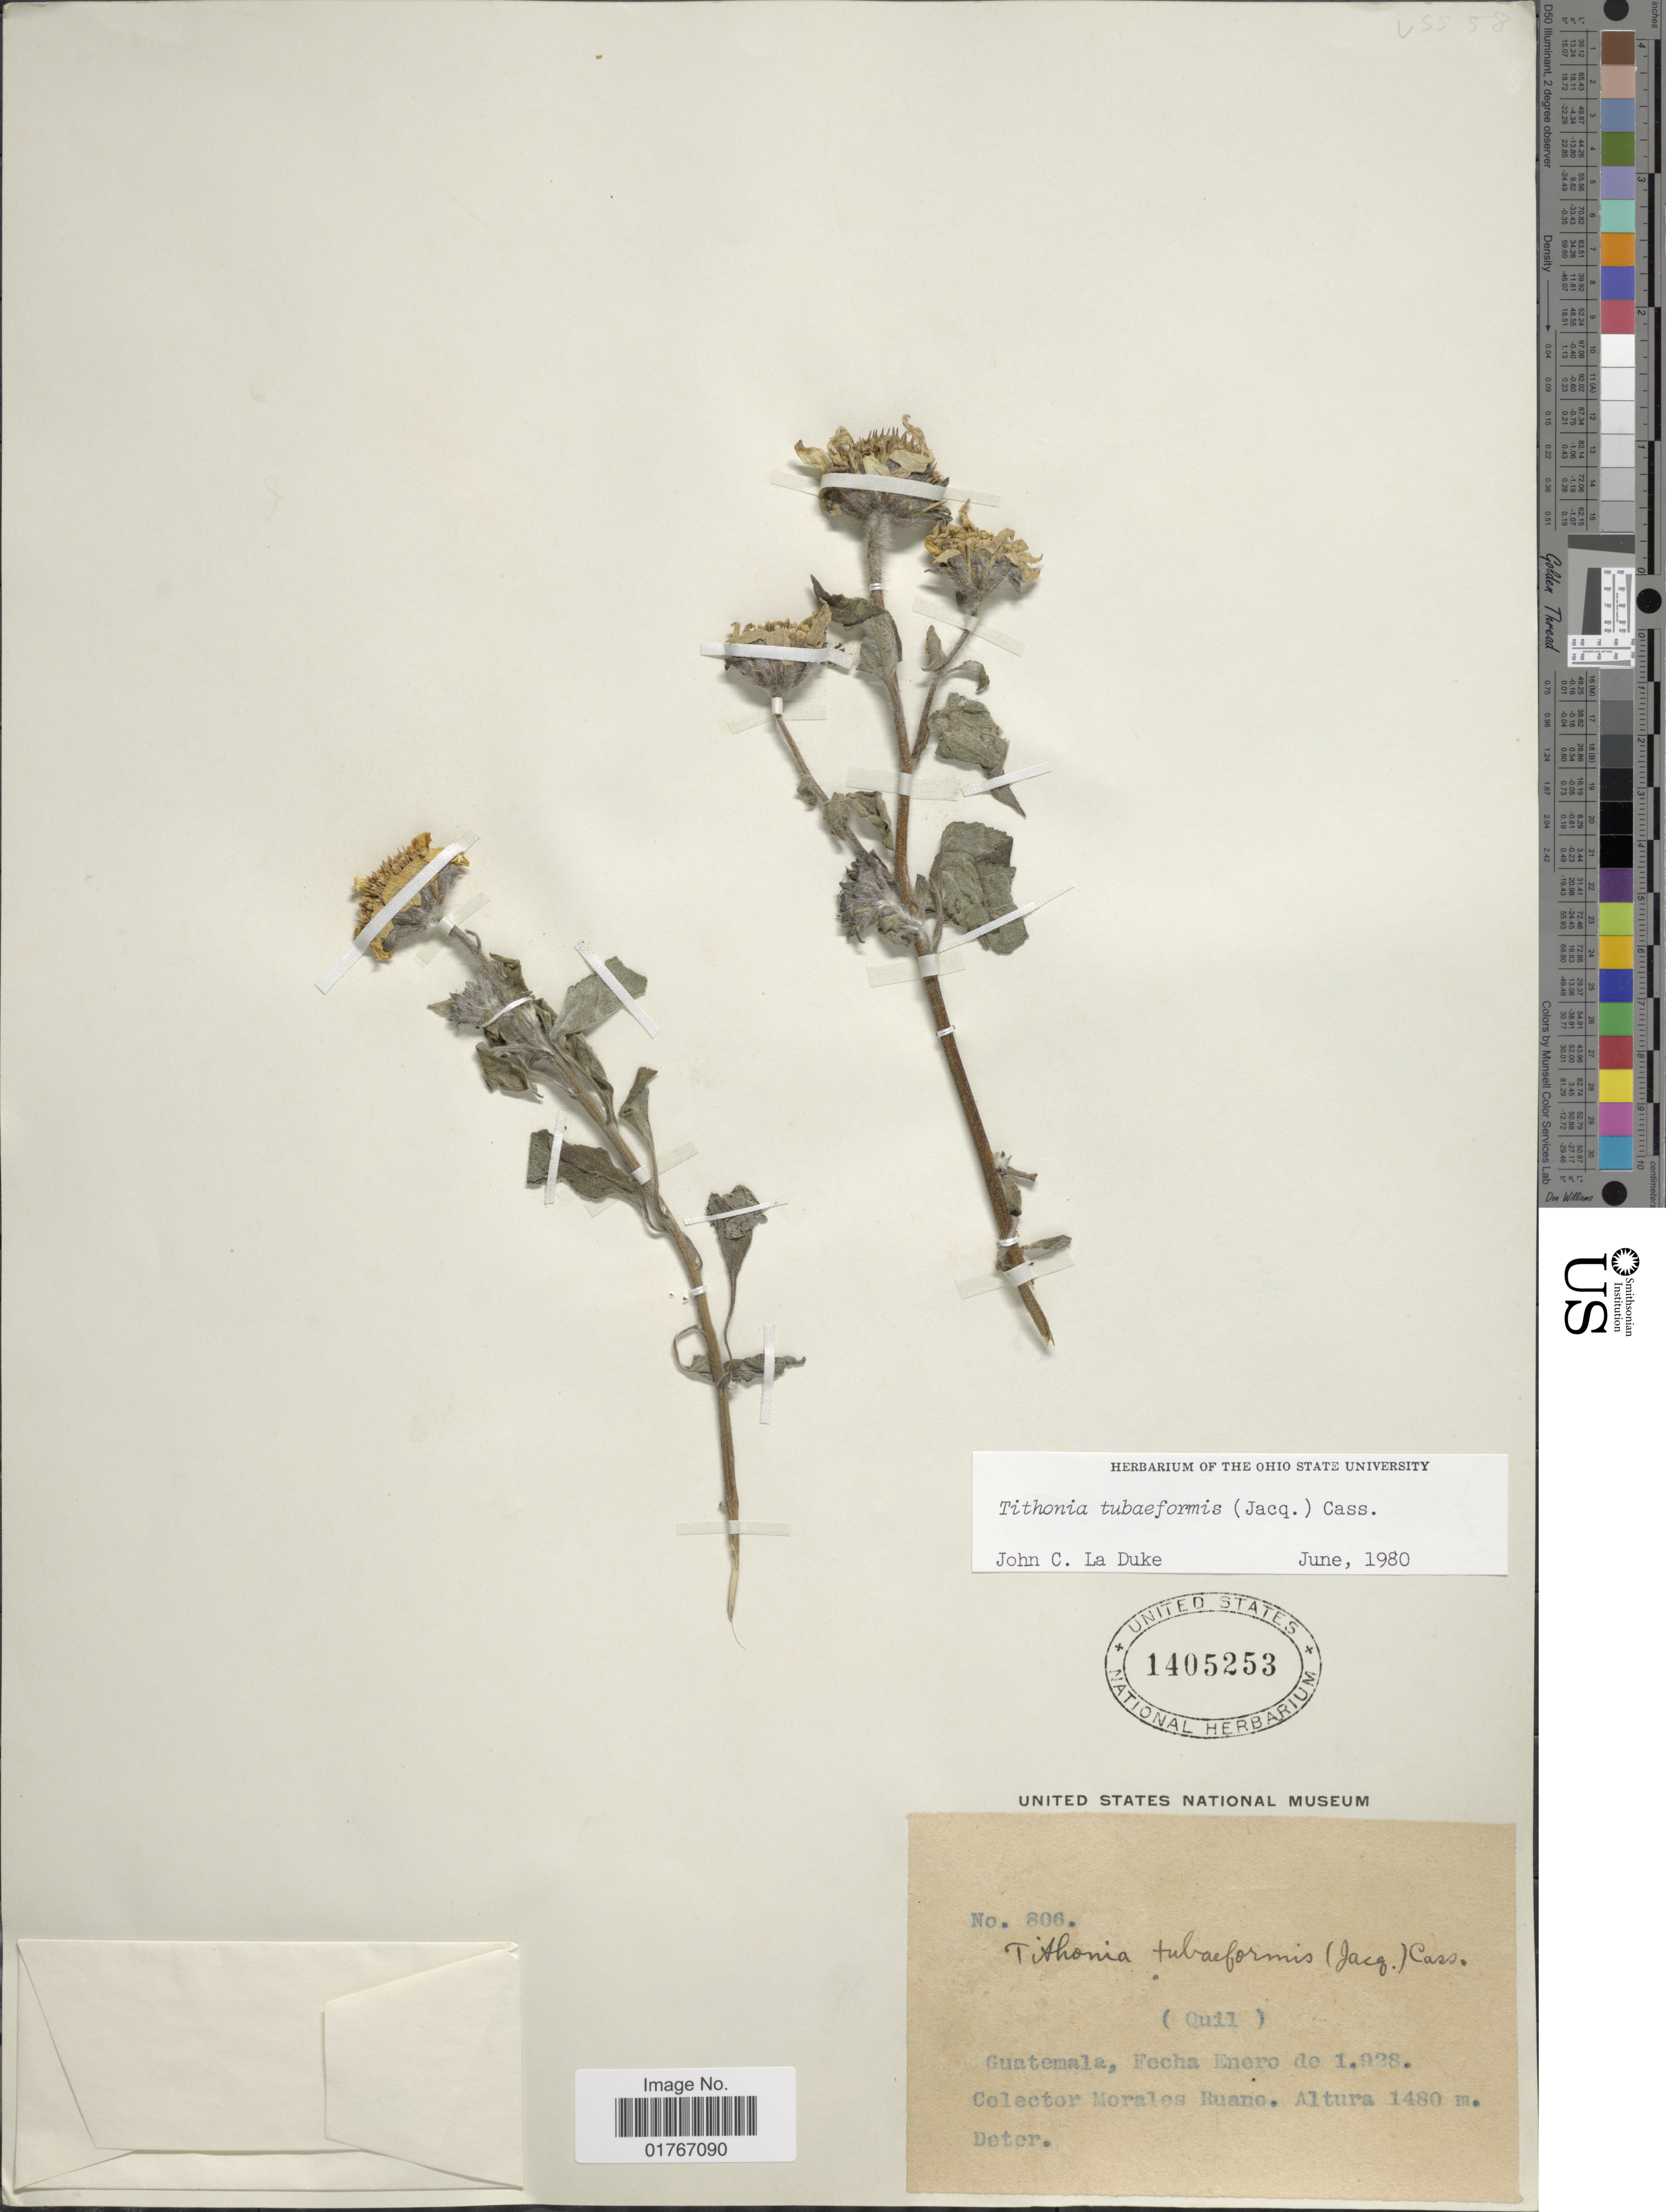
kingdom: Plantae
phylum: Tracheophyta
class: Magnoliopsida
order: Asterales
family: Asteraceae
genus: Tithonia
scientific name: Tithonia tubaeformis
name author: (Jacq.) Cass.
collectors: M. Ruano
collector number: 806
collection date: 1928-01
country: Guatemala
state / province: Guatemala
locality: (Quil)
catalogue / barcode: US 1405253